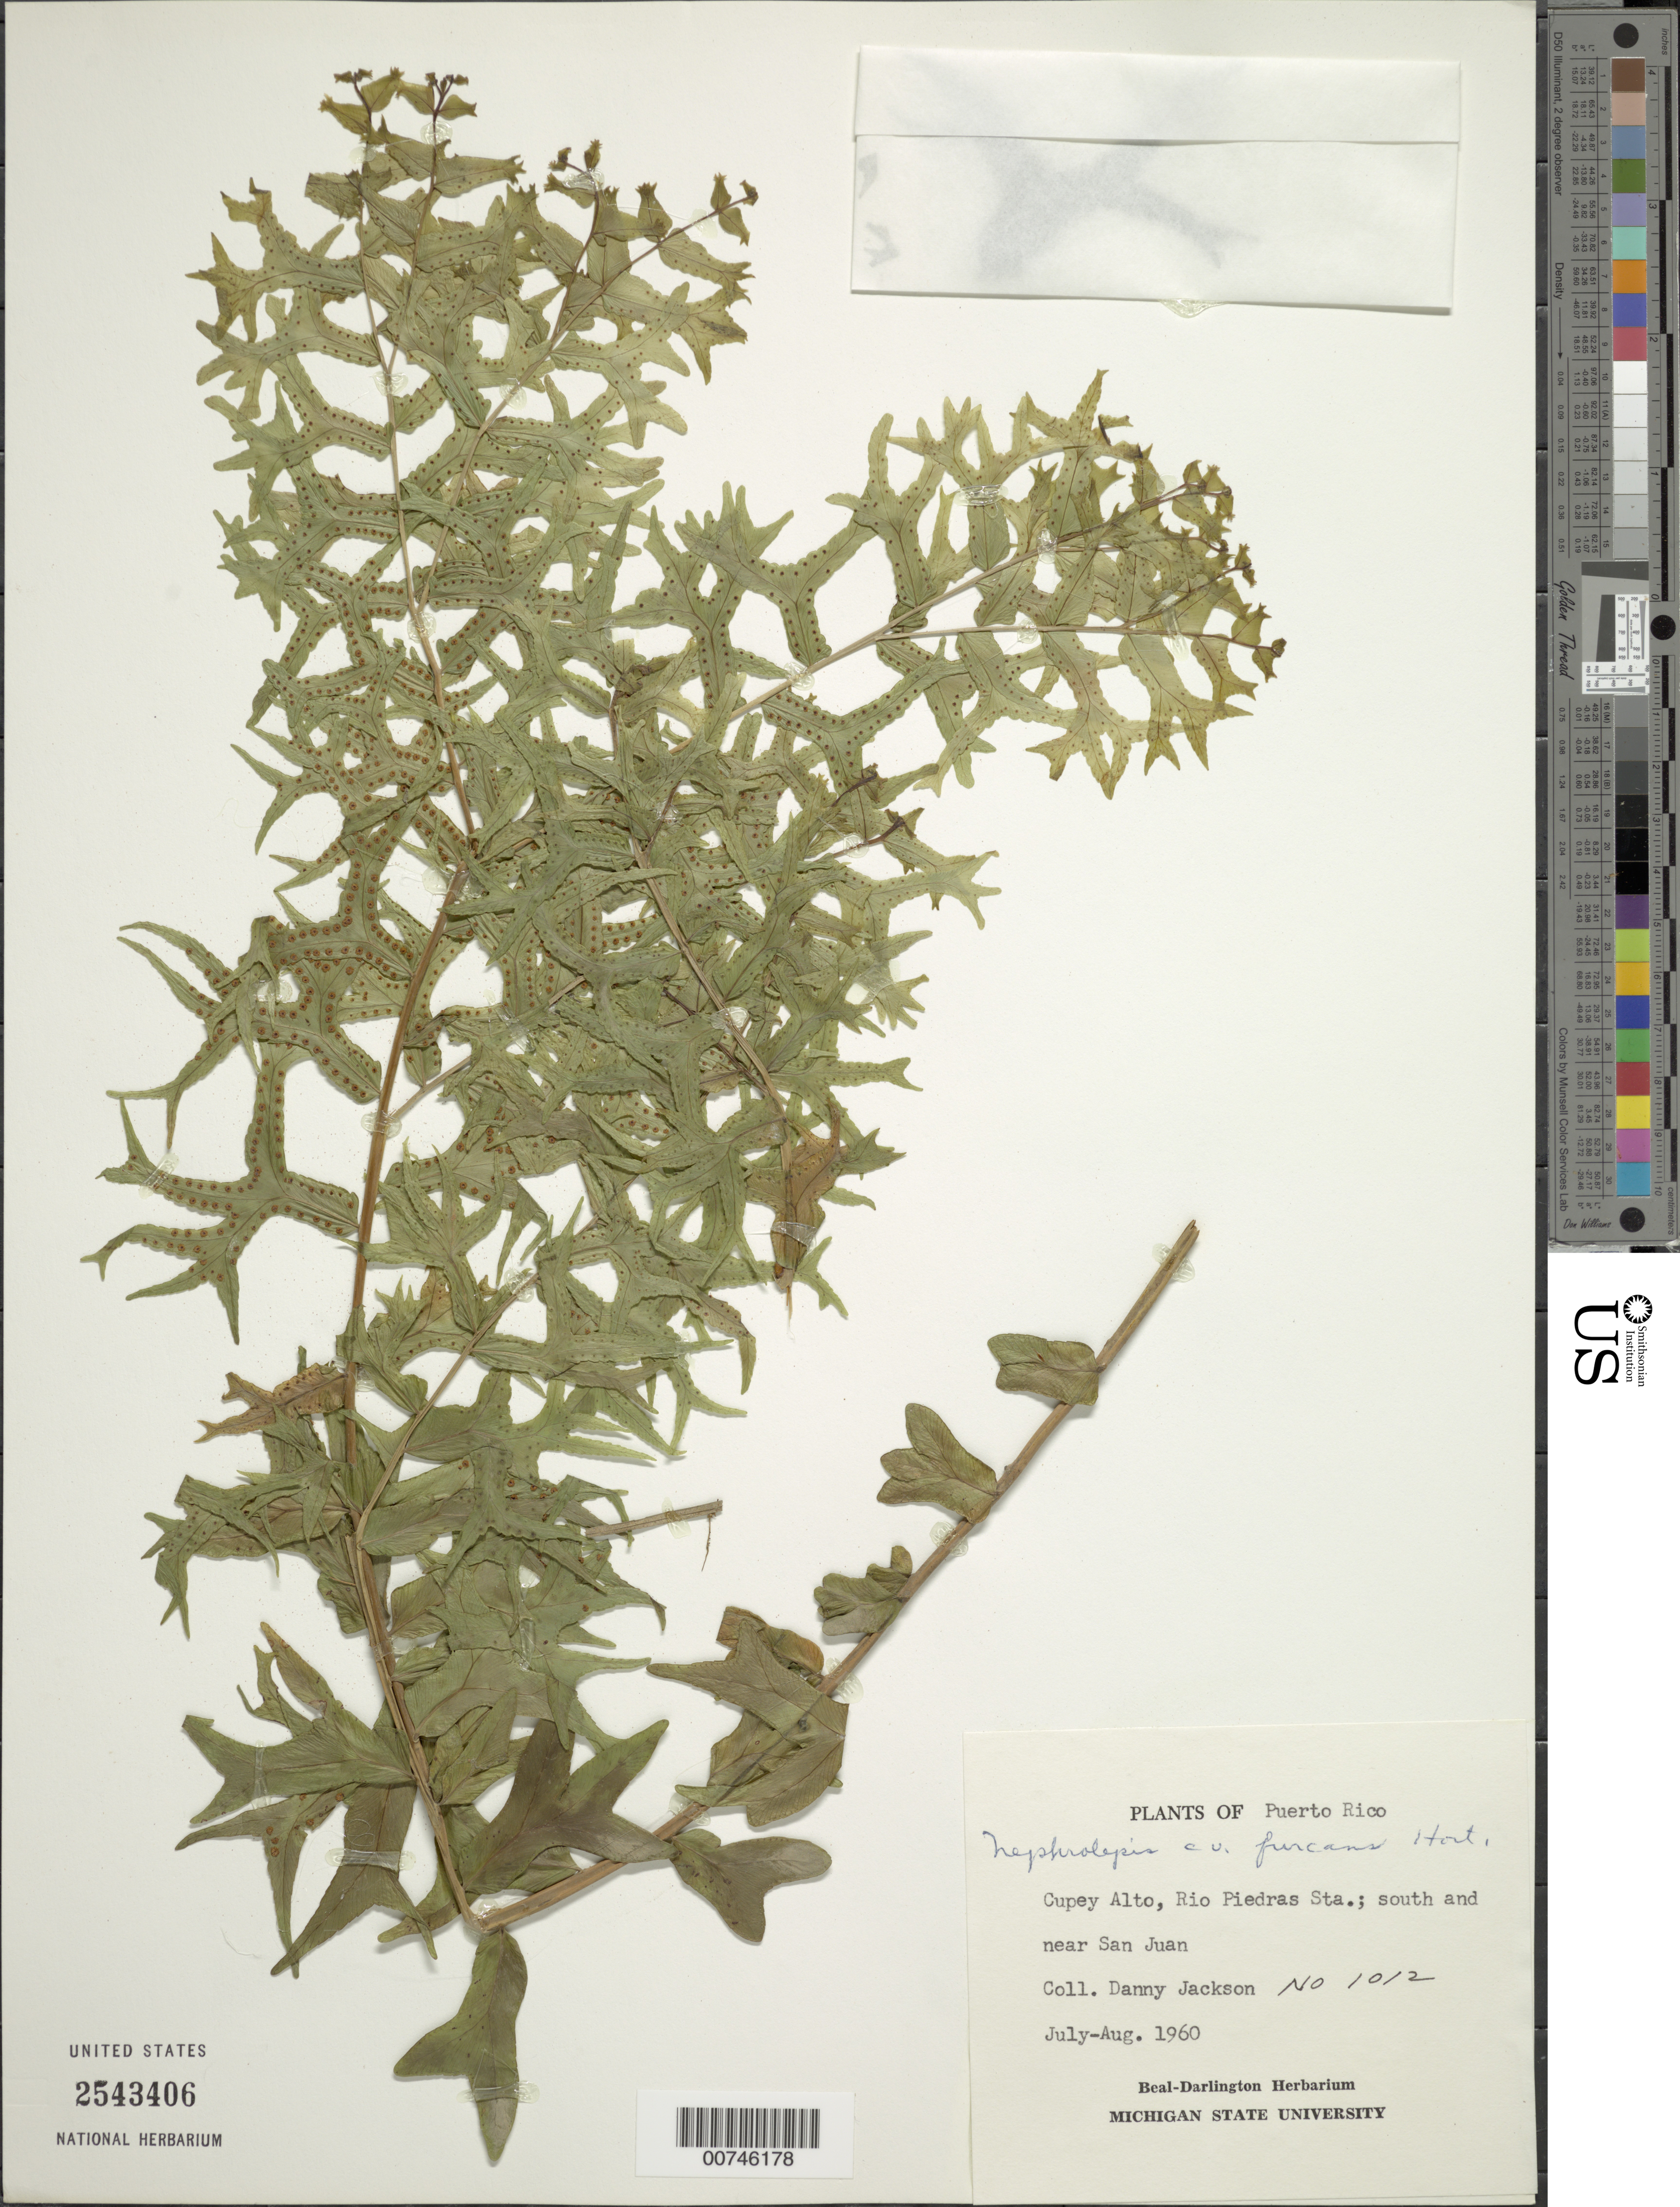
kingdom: Plantae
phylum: Tracheophyta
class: Polypodiopsida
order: Polypodiales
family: Nephrolepidaceae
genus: Nephrolepis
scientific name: Nephrolepis falcata 'Furcans'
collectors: G. Jackson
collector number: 1012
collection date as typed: Jul 1960 to -- Aug 1960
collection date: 1960-07/1960-08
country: Puerto Rico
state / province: San Juan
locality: Cupey Alto, south and near San Juan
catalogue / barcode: US 2543406